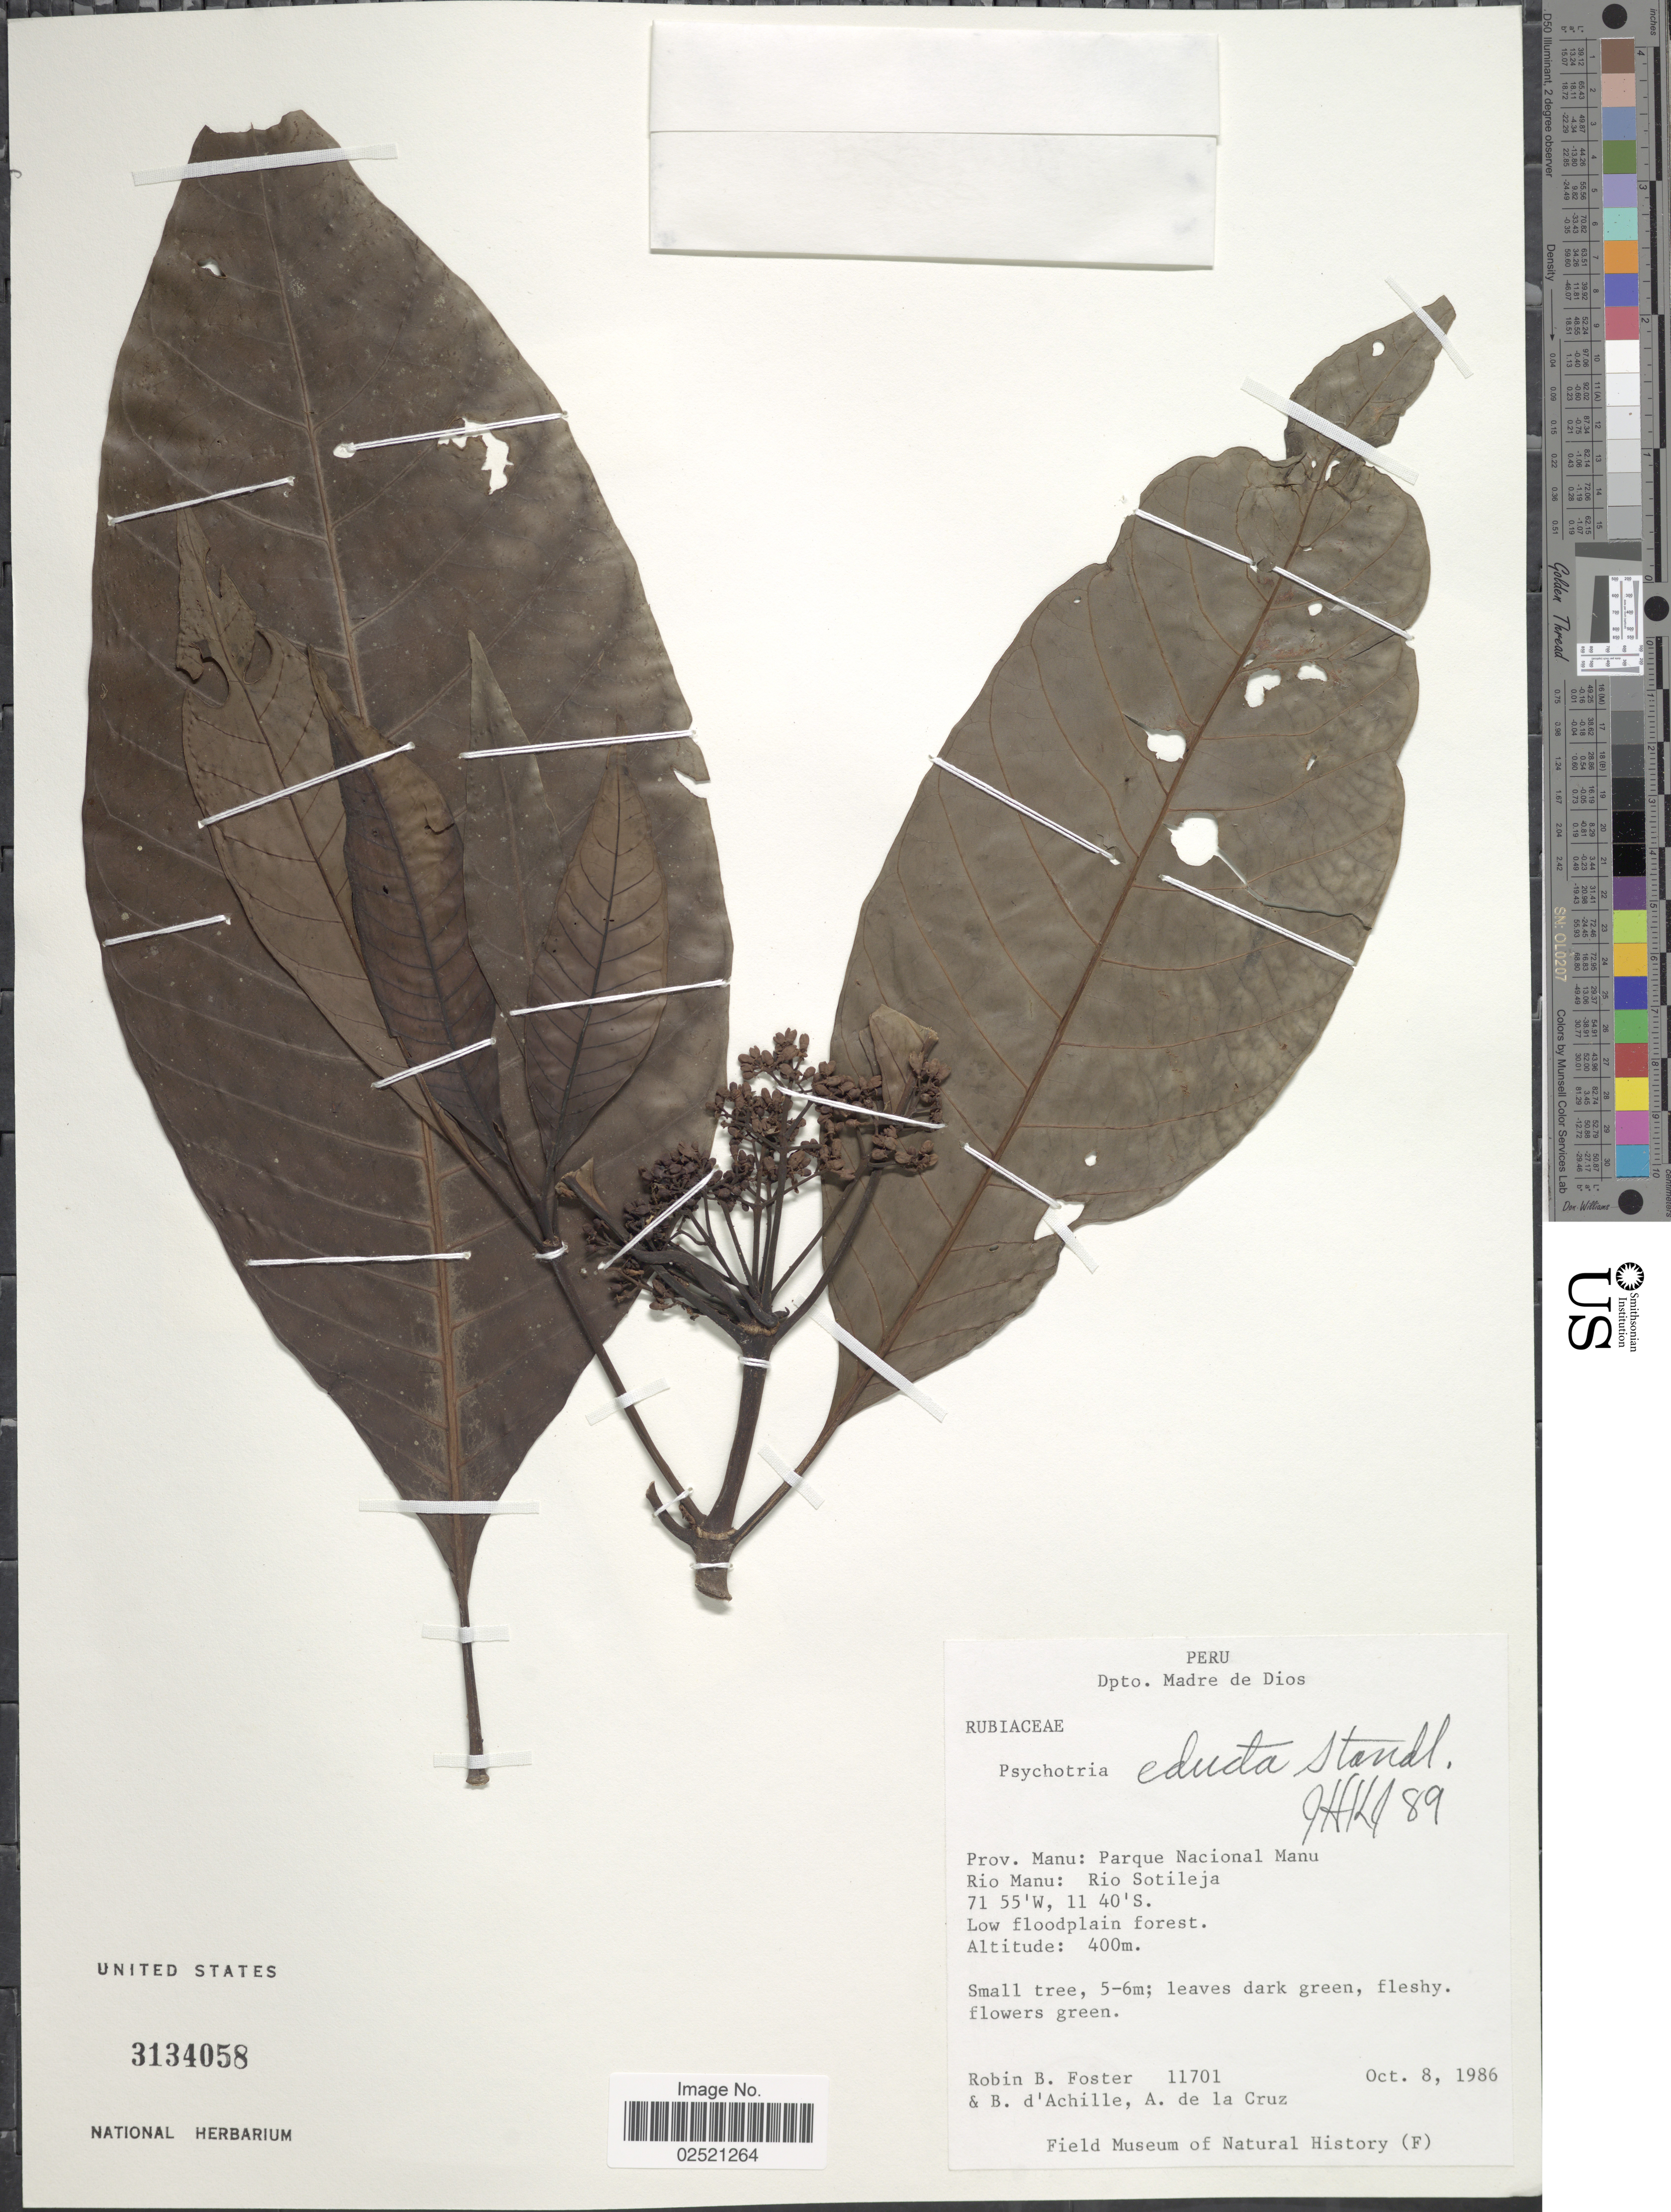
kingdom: Plantae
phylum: Tracheophyta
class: Magnoliopsida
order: Gentianales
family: Rubiaceae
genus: Psychotria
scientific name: Psychotria educta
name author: Standl.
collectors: R. B. Foster, B. d'Achille & A. de la Cruz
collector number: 11701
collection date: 1986-10-08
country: Peru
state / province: Madre de Dios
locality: Prov. Manu: Parque Nacional Manu, Rio Manu: Rio Sotileja.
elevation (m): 400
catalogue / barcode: US 3134058